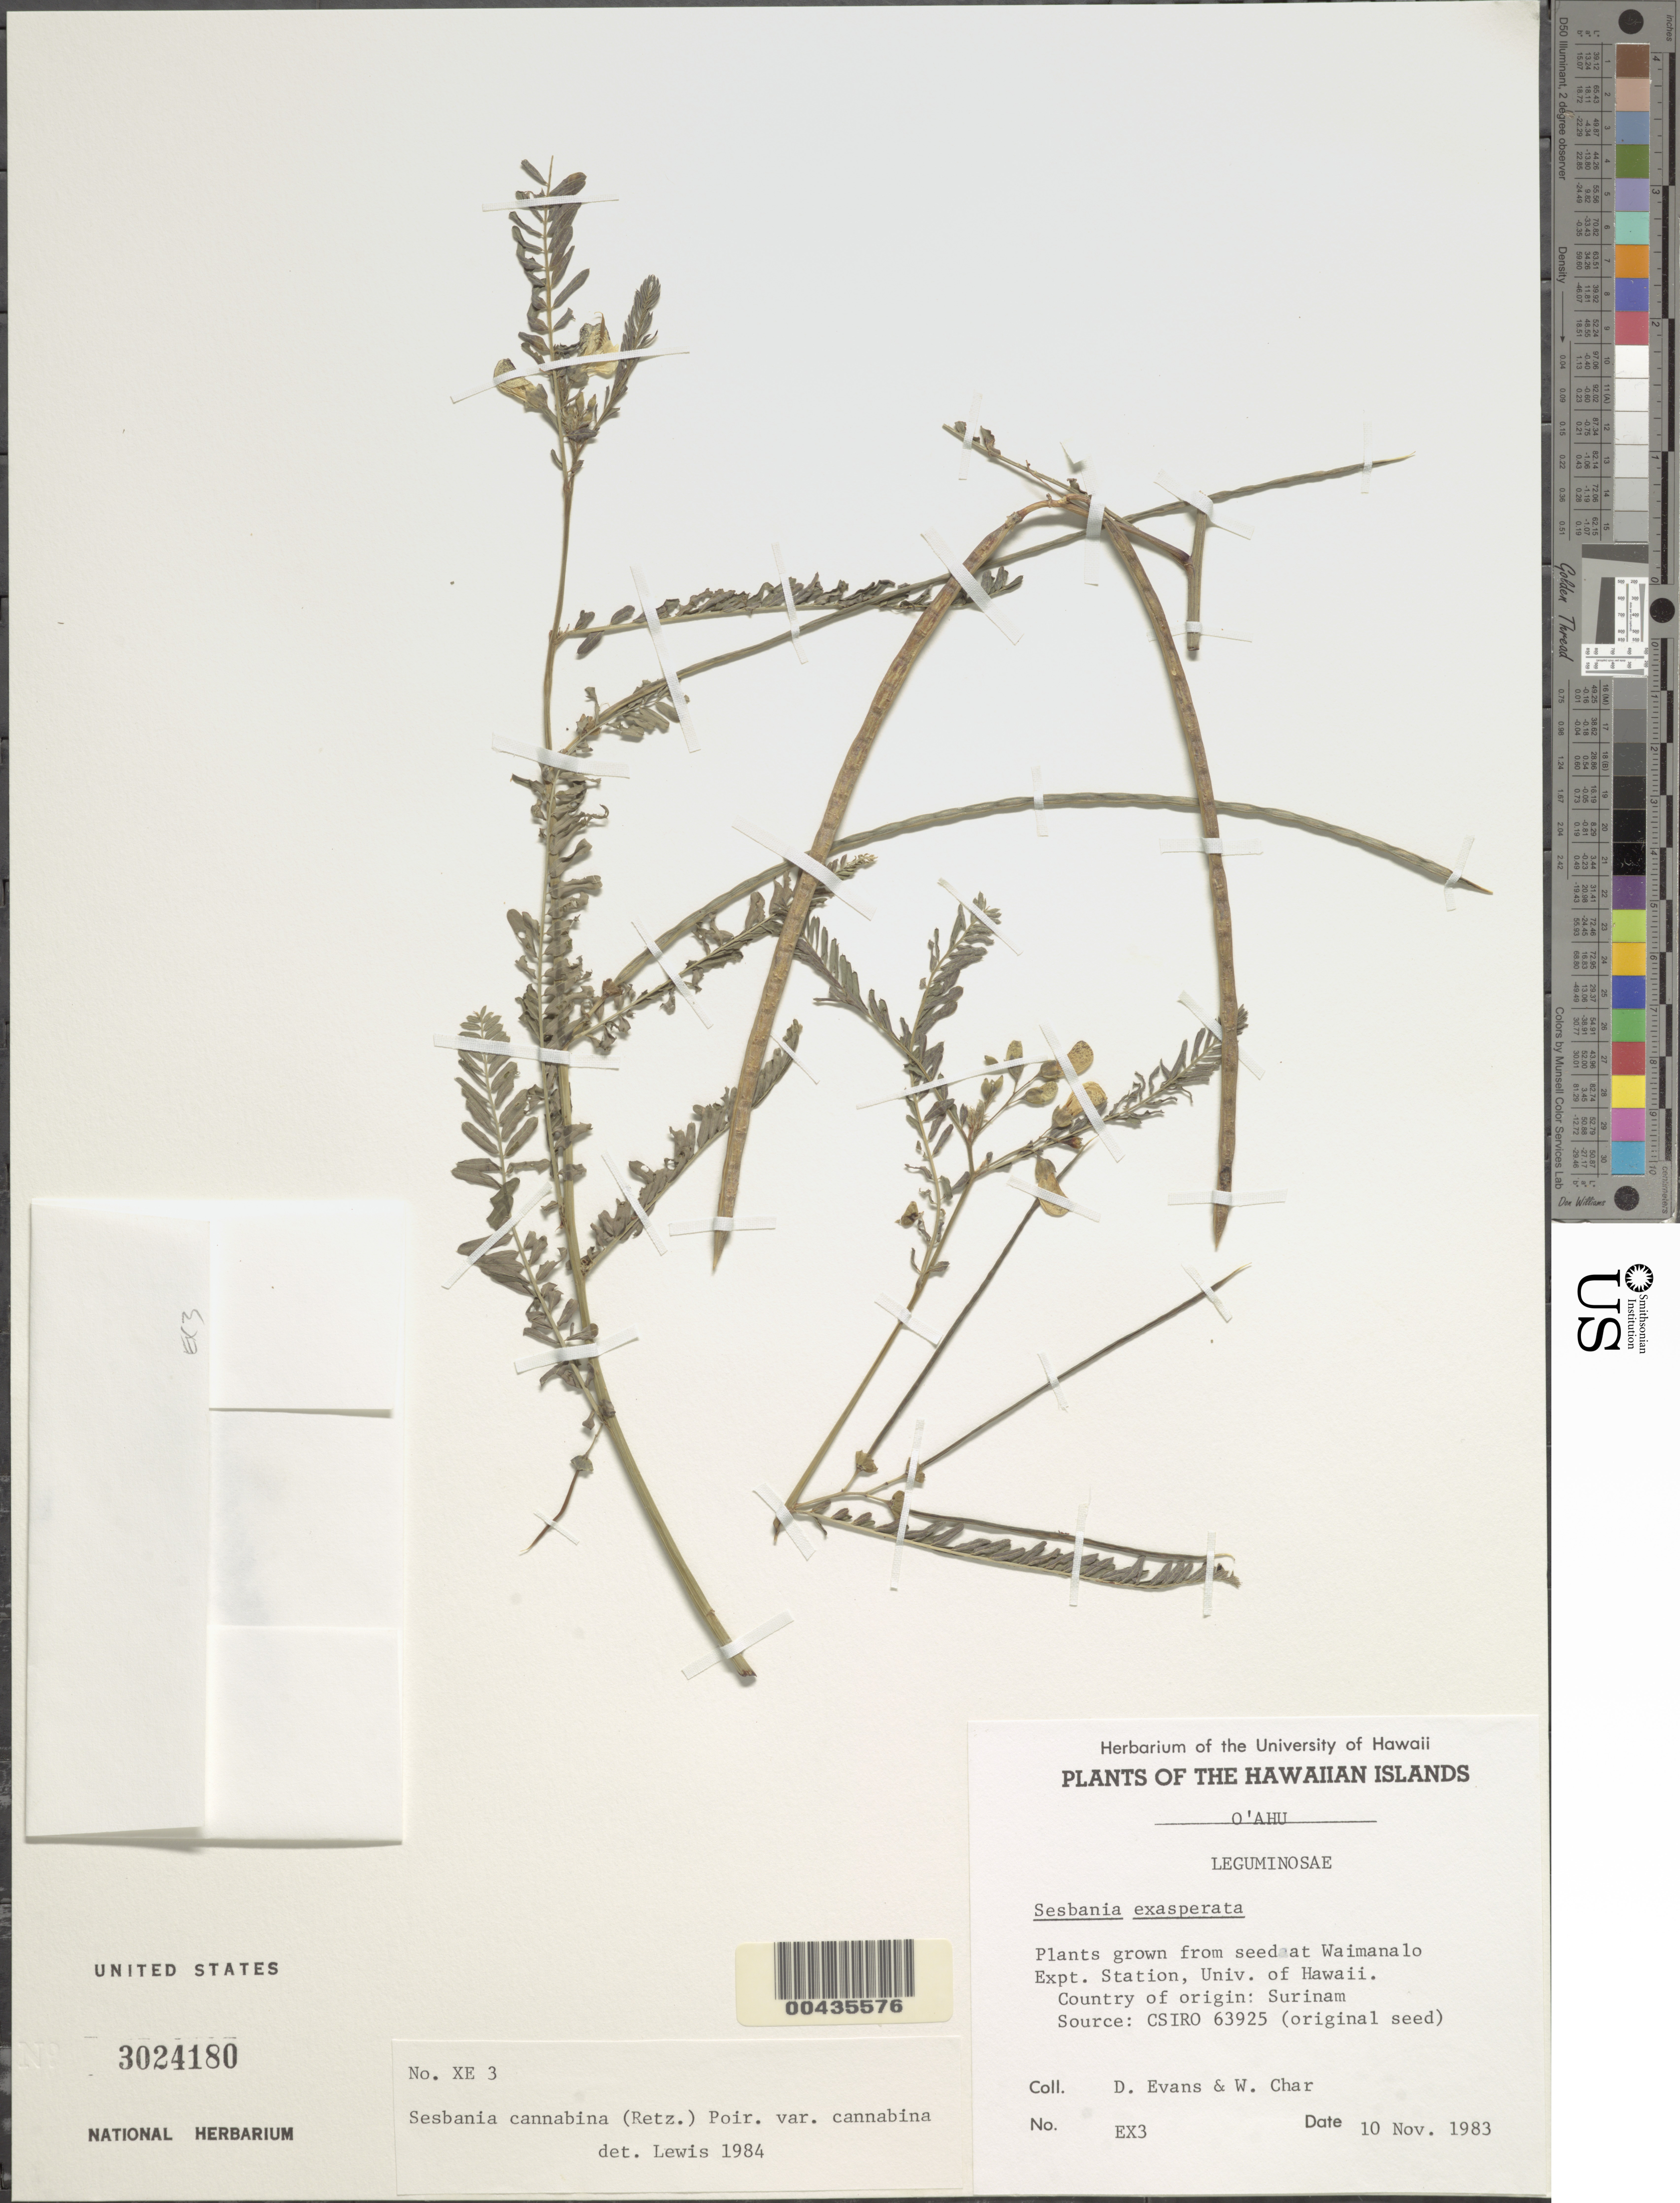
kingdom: Plantae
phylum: Tracheophyta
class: Magnoliopsida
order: Fabales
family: Fabaceae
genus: Sesbania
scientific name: Sesbania cannabina var. cannabina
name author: (Retz.) Poir.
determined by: Lewis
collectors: D. Evans & W. Char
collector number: EX3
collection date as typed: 10 Nov 1983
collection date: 1983-11-10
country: United States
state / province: Hawaii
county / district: Honolulu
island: Oahu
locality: Waimanalo Expt. Station, University of Hawaii. Country of Origin: Surinam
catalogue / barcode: US 3024180